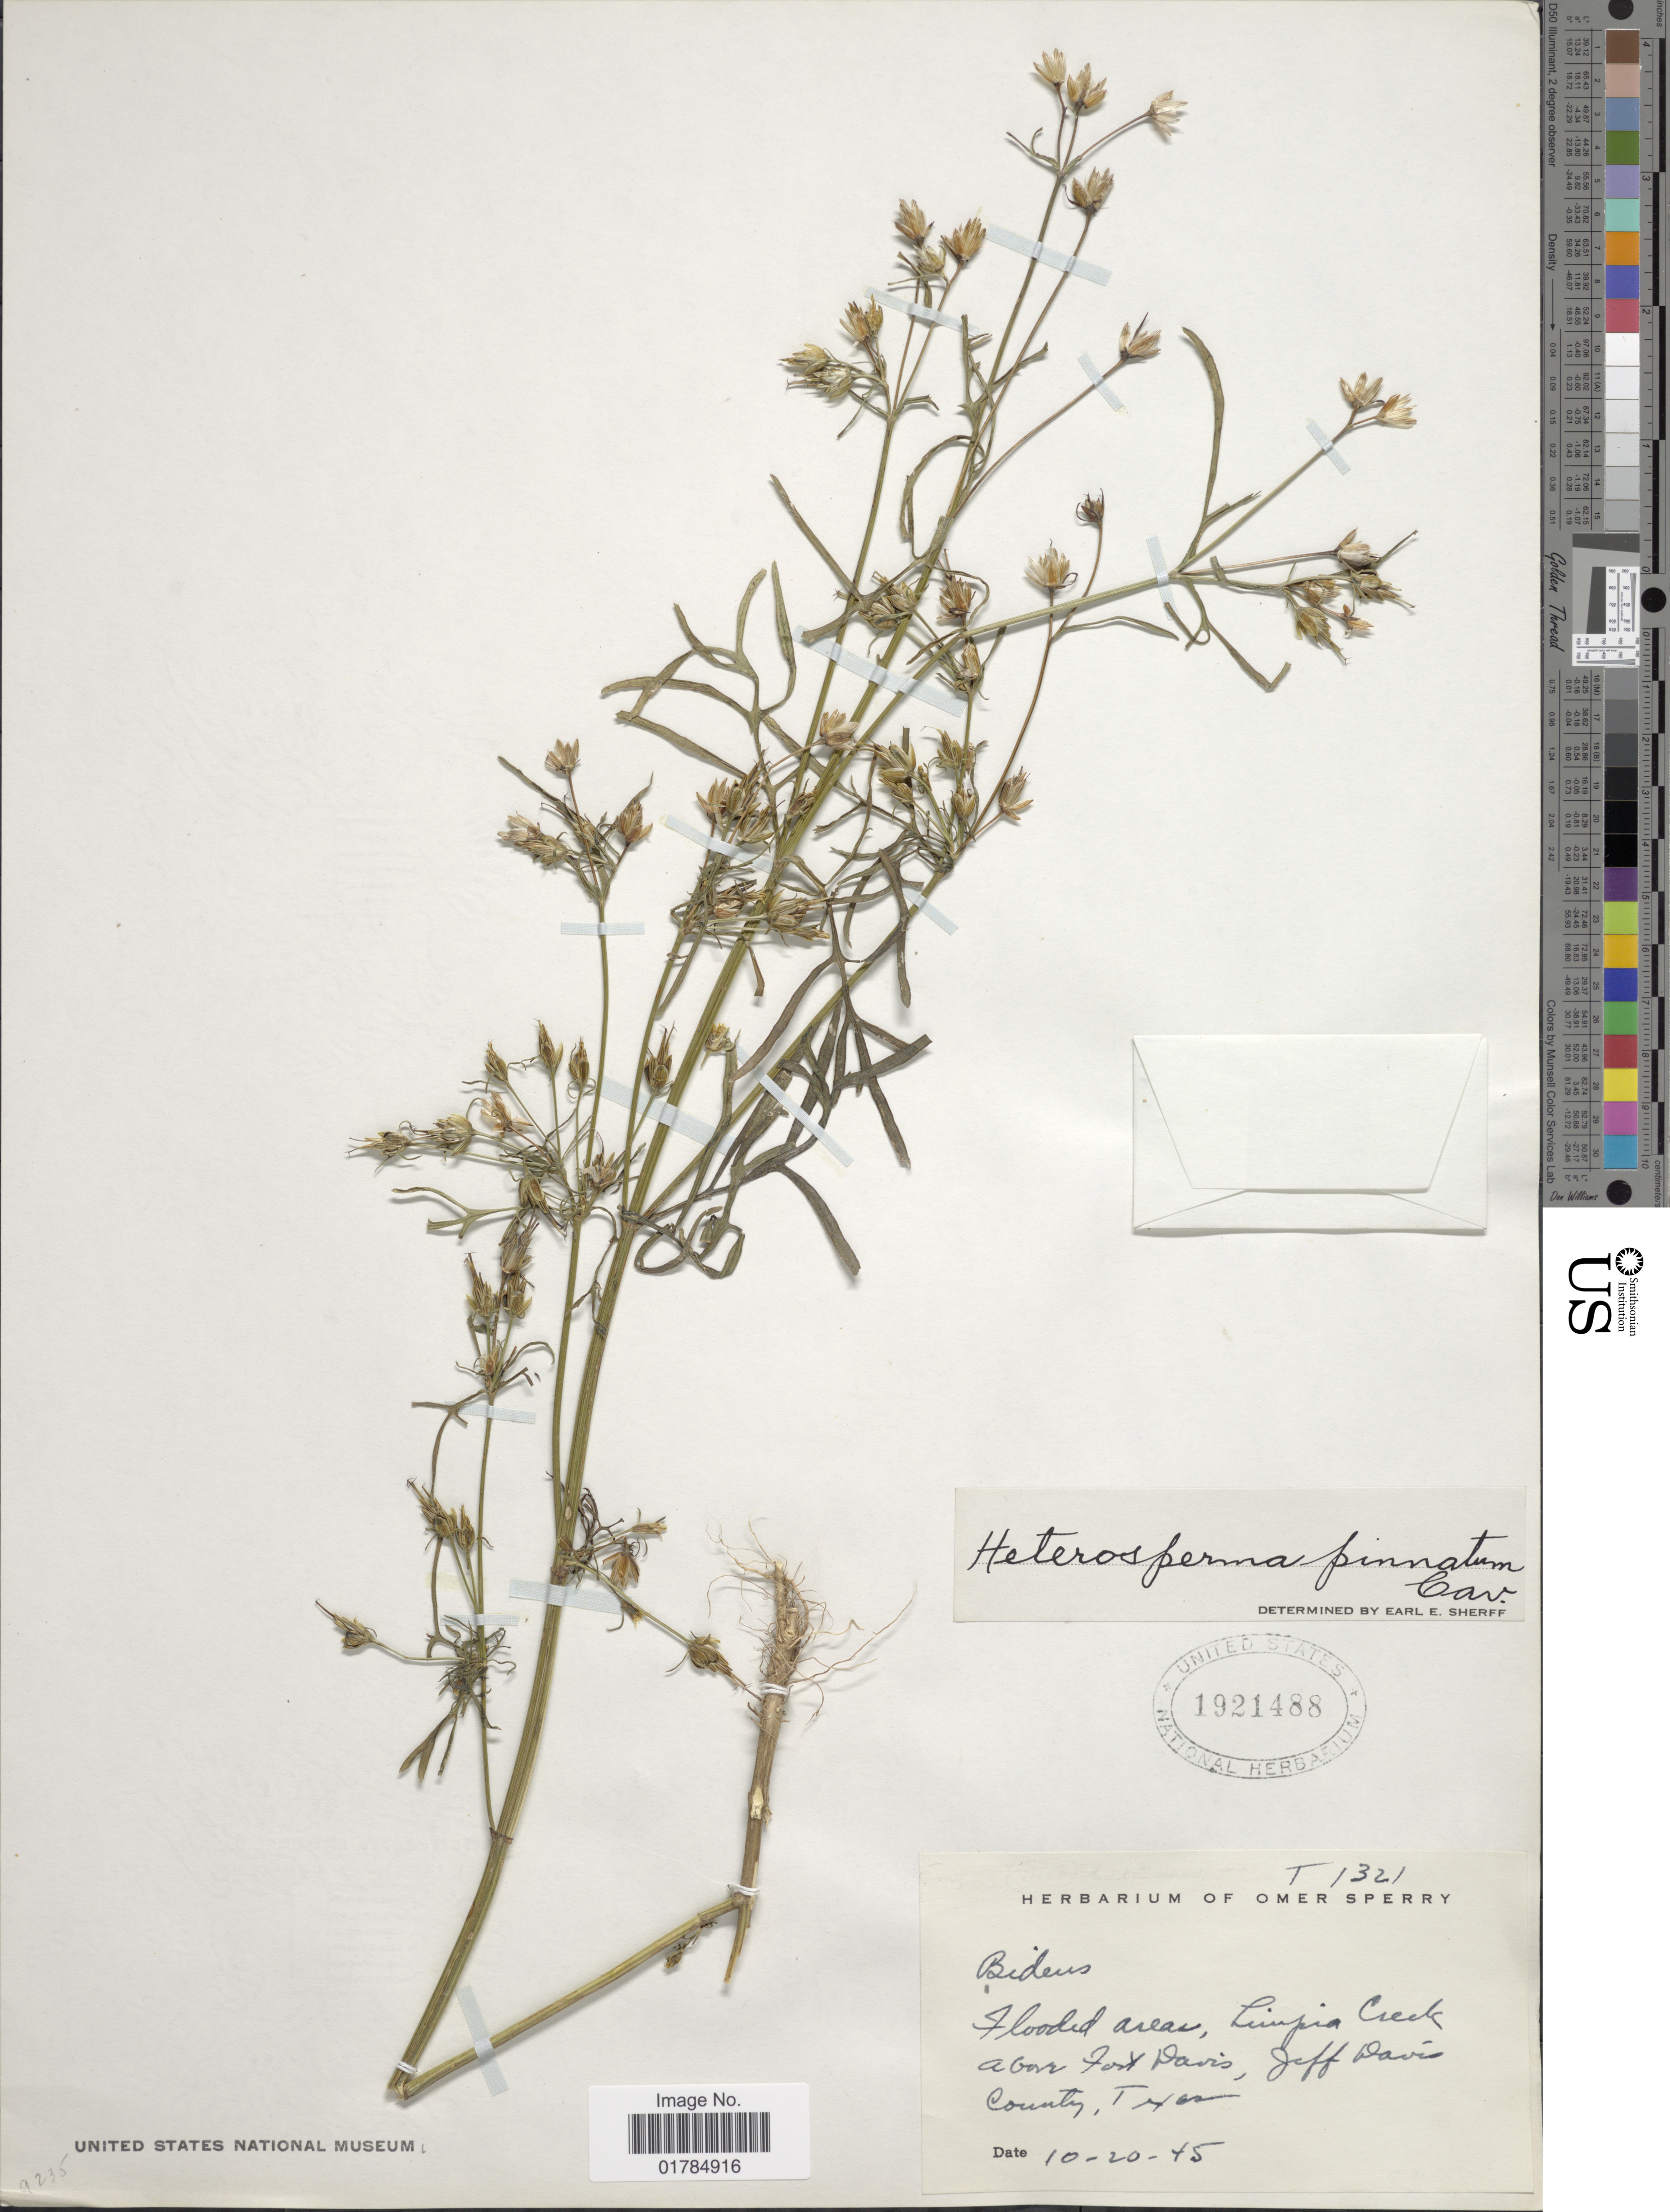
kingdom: Plantae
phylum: Tracheophyta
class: Magnoliopsida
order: Asterales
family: Asteraceae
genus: Heterosperma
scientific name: Heterosperma pinnatum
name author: Cav.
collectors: ex. herb. Omer E. Sperry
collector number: T1321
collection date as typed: Transcribed d/m/y: 20/10/45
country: United States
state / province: Texas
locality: Limpia Creek, above Fort Davis, Jeff Davis County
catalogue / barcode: US 1921488